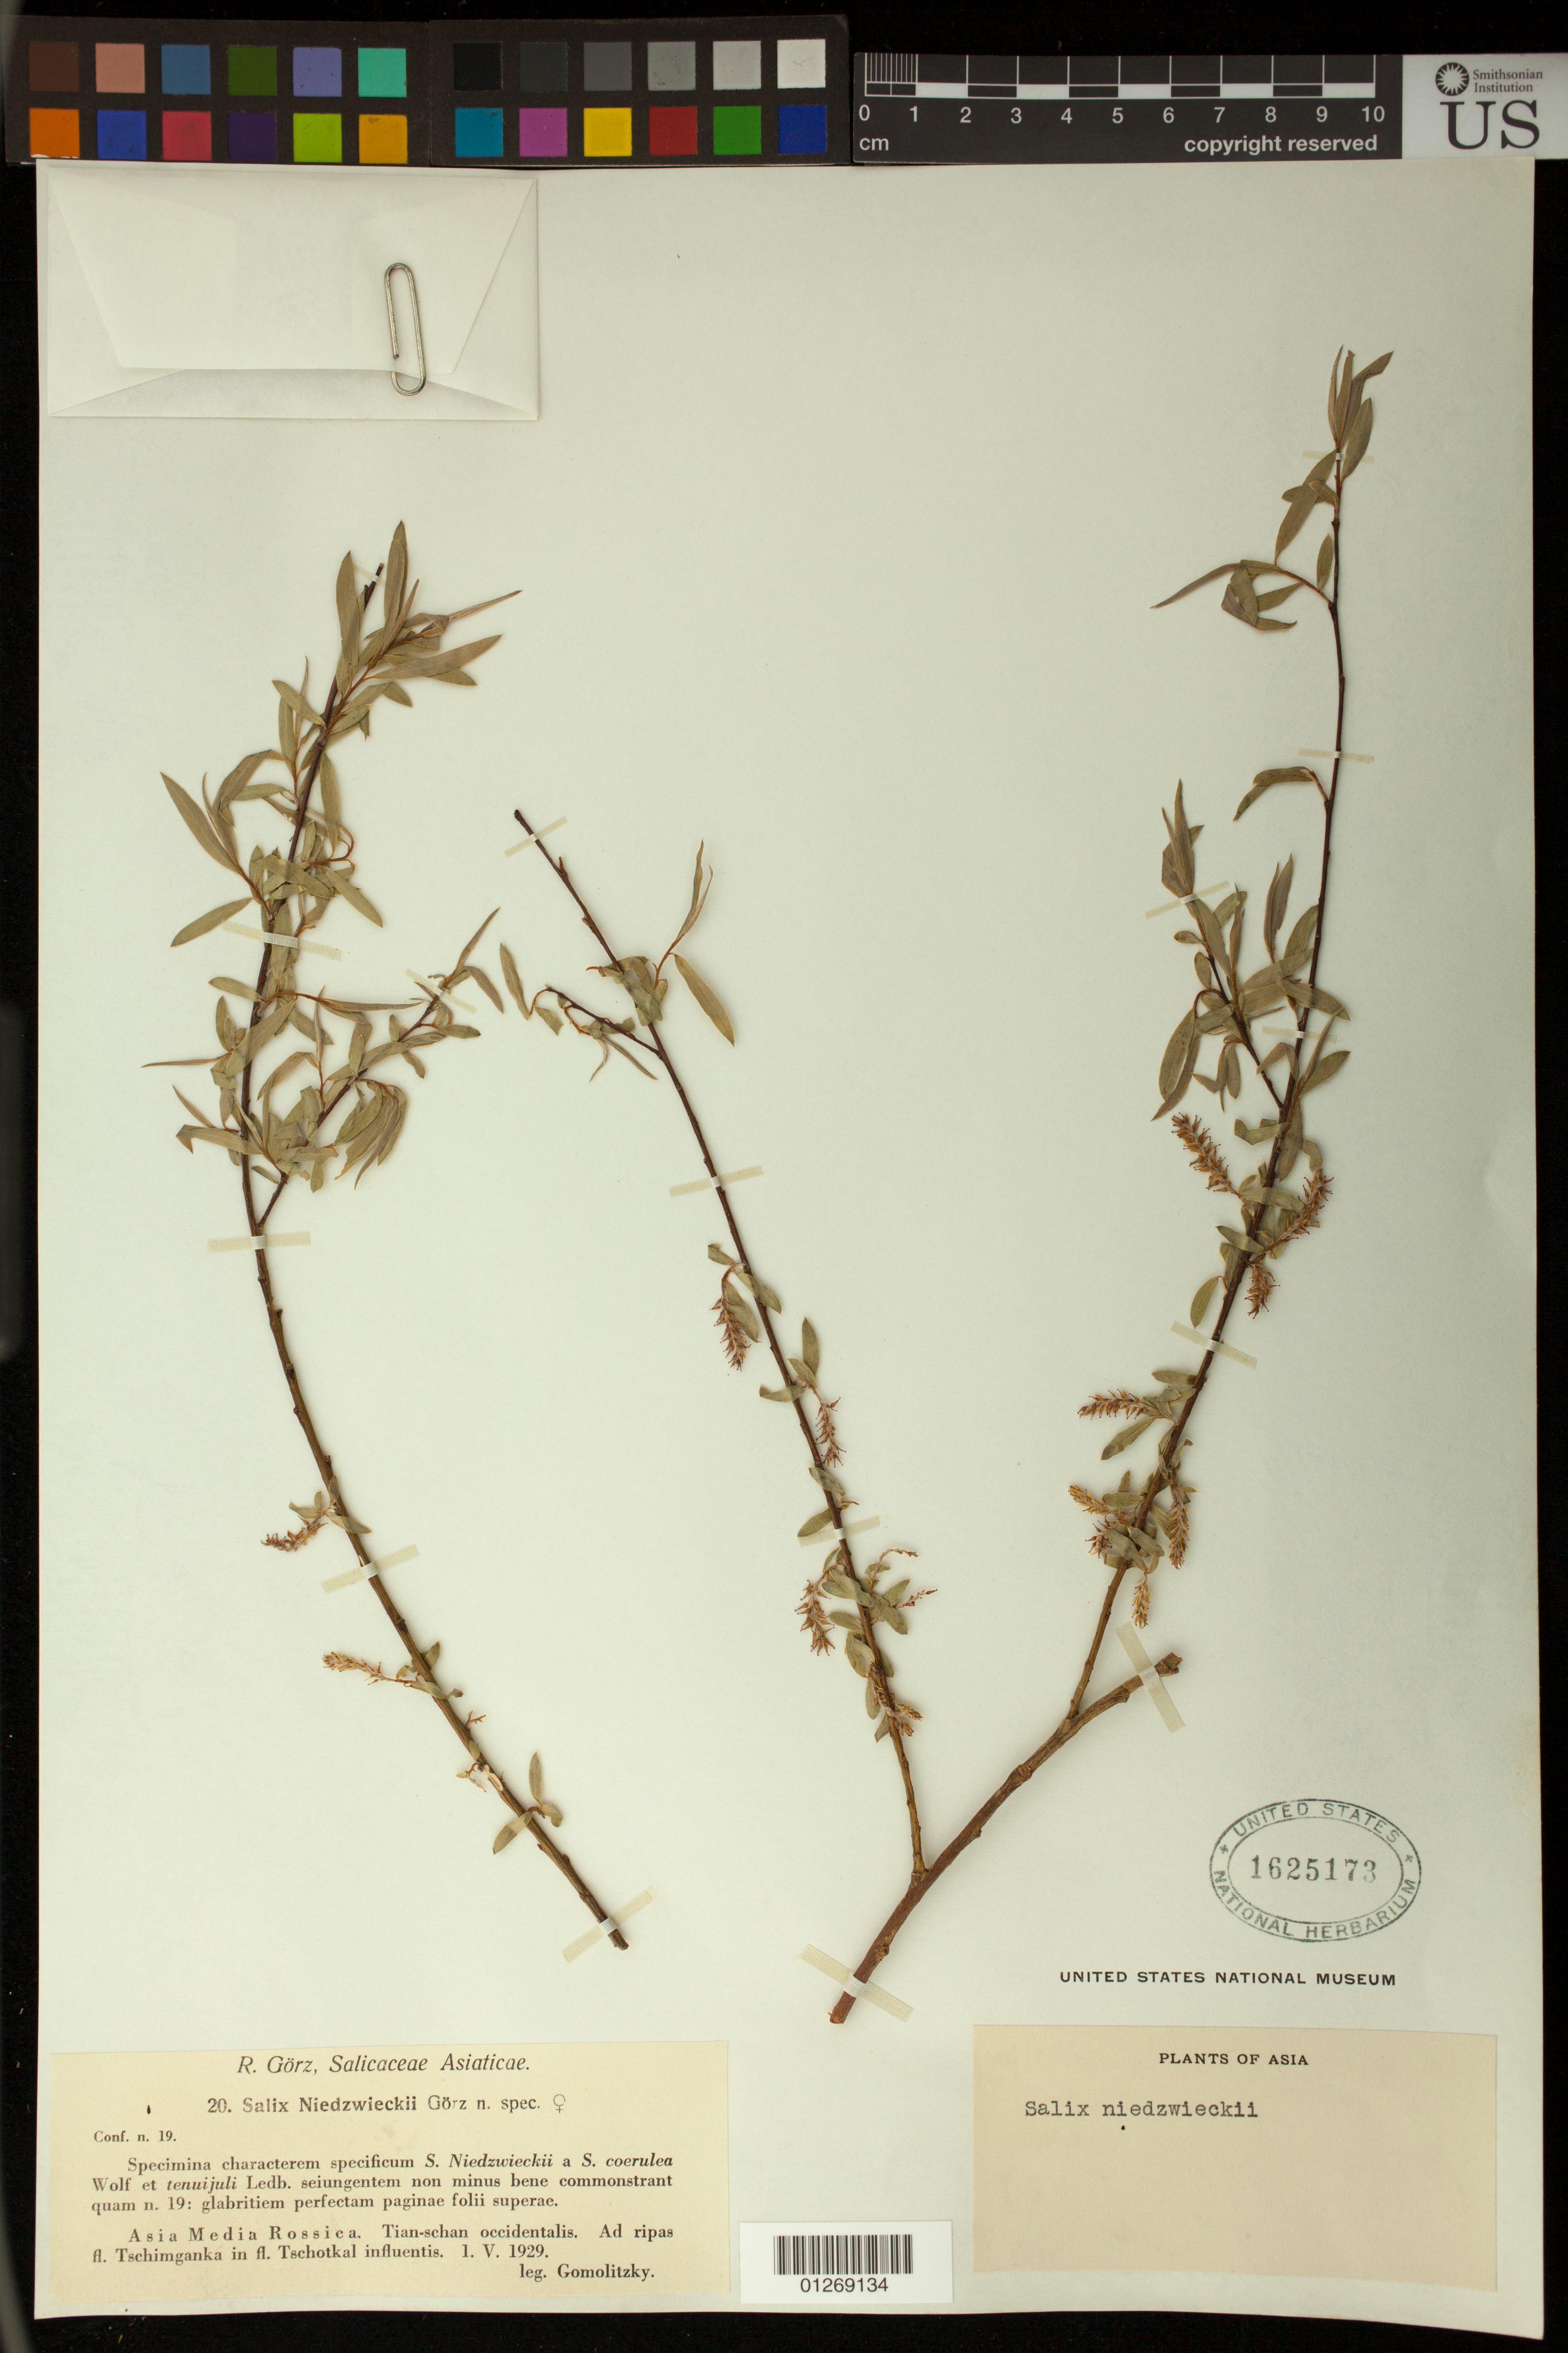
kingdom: Plantae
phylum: Tracheophyta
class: Magnoliopsida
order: Malpighiales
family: Salicaceae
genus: Salix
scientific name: Salix niedzwieckii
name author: Goerz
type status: Possible Type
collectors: -. Gomolitzky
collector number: Salic. Asiat. 20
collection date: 1929-05-01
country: Uzbekistan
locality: Asia Media Rossica. Tian-schan occidentalis. Ad ripas fl. Tschimganka in fl. Tschotkal influentis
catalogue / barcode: US 1625173